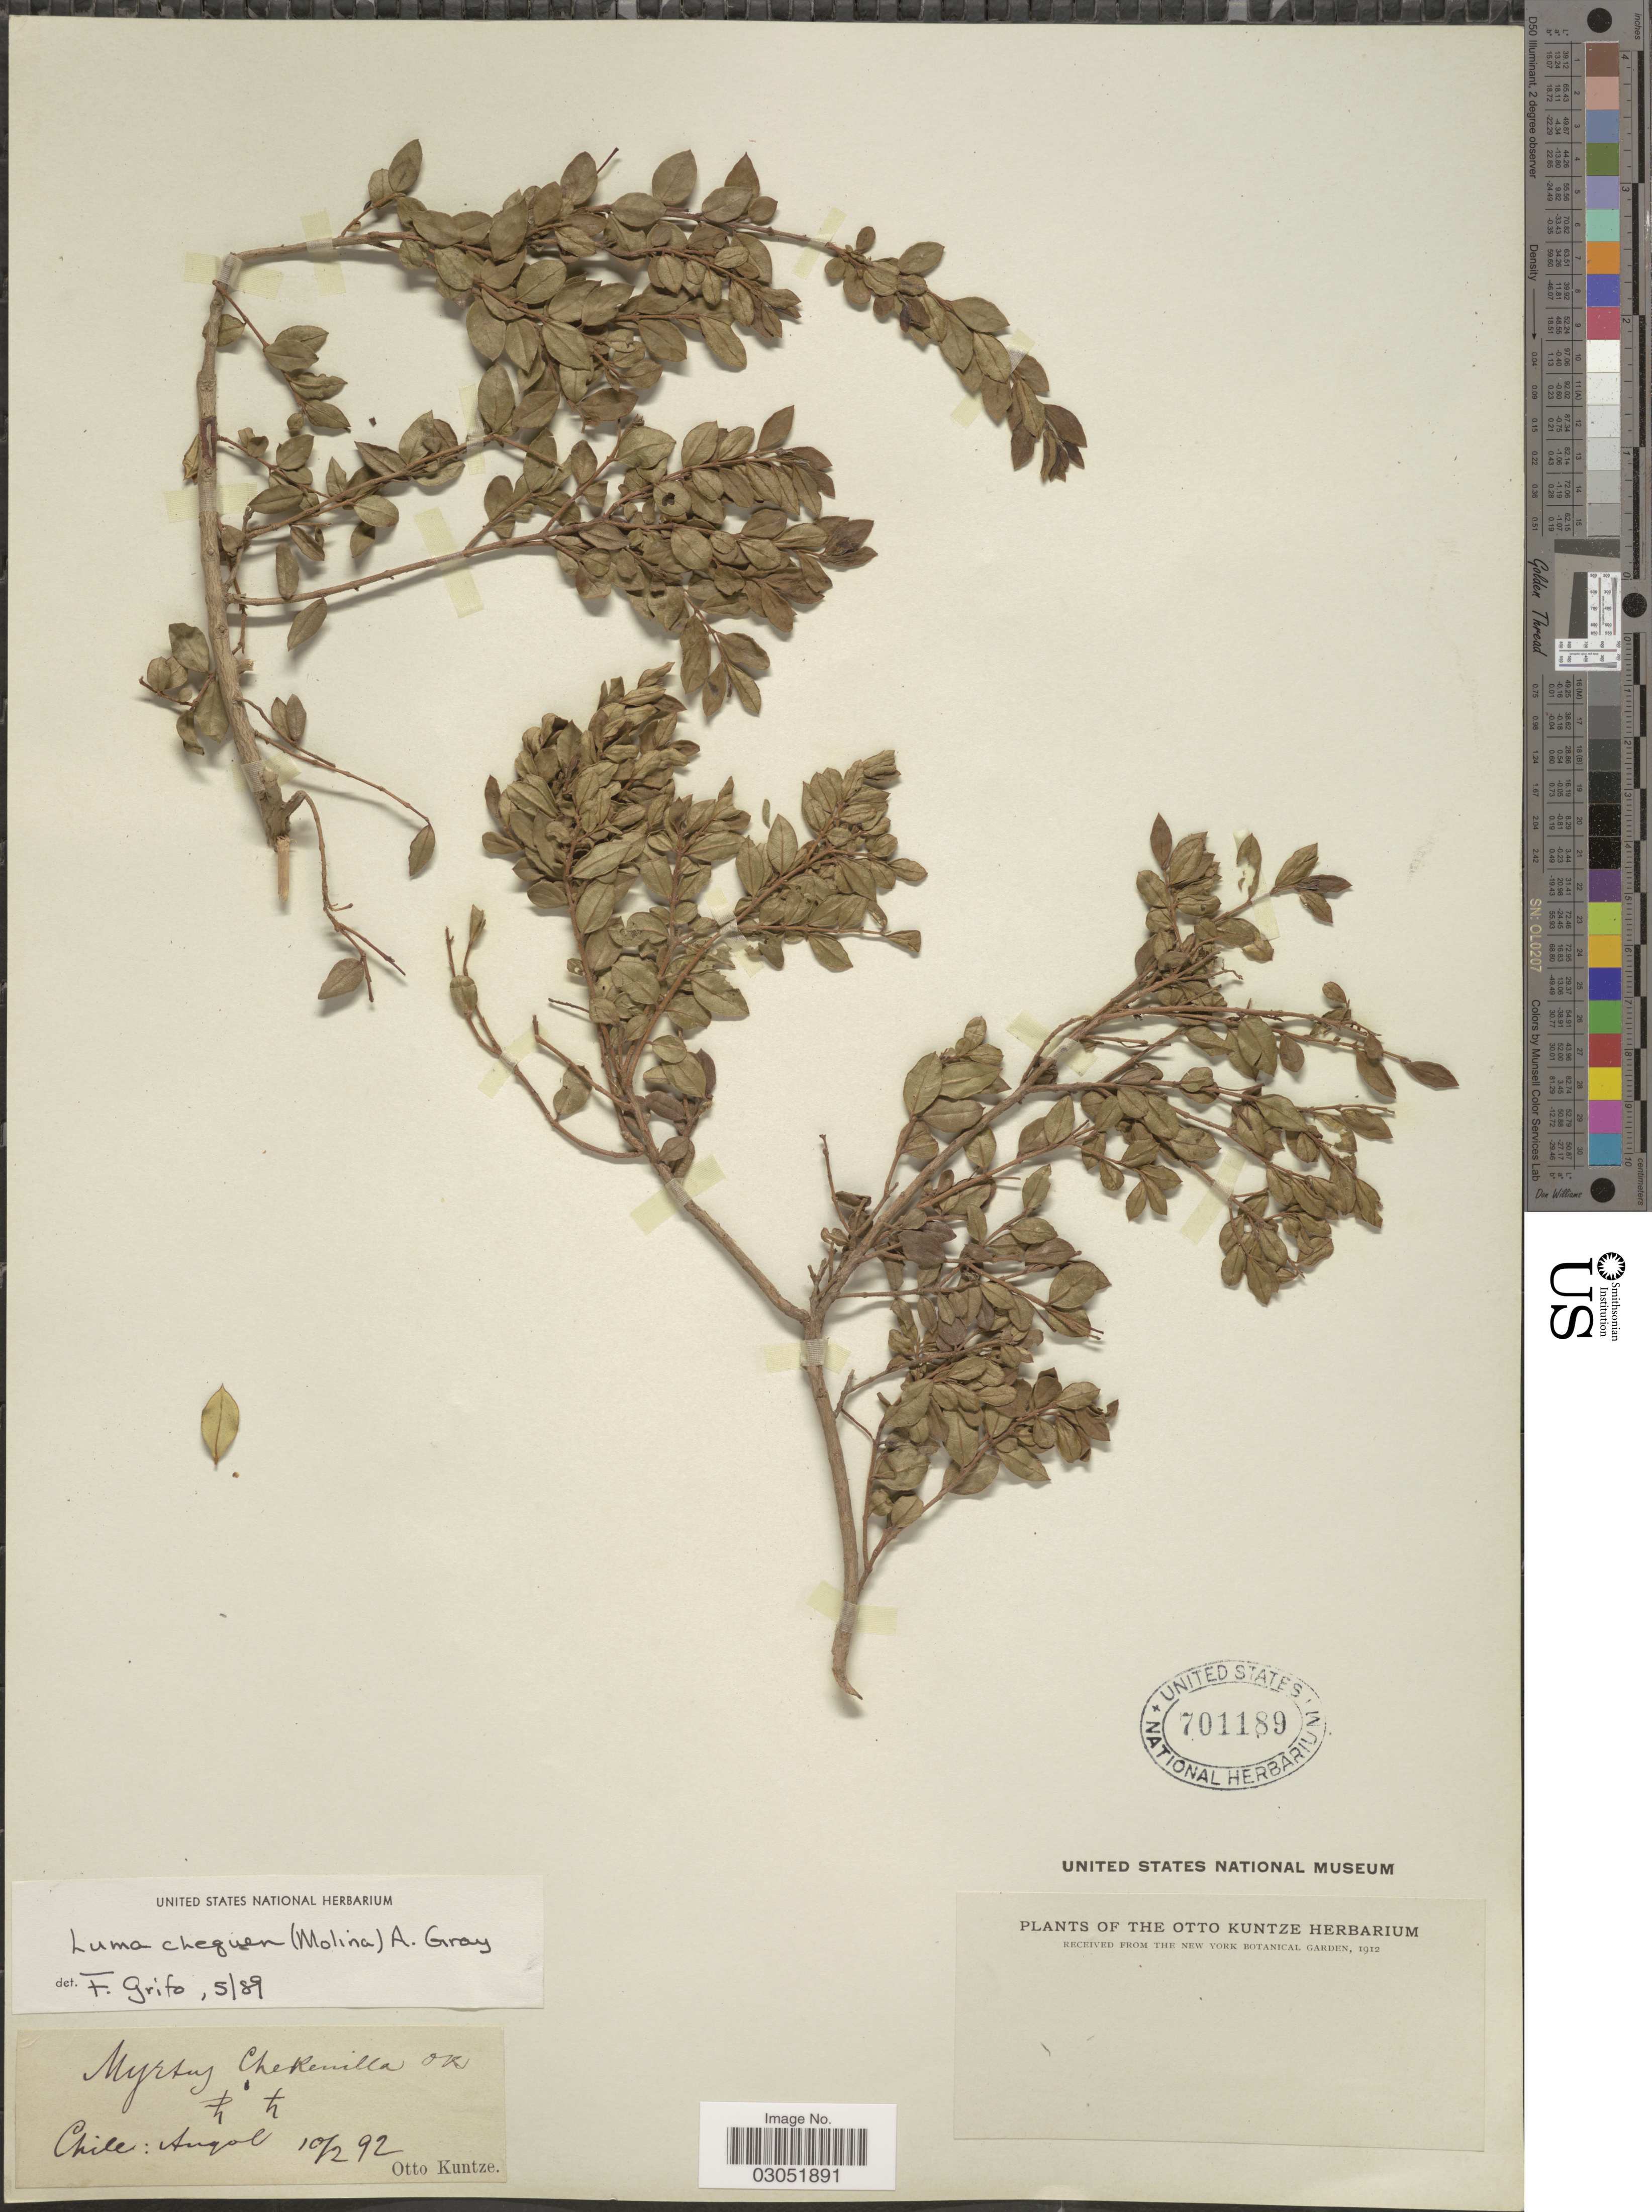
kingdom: Plantae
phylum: Tracheophyta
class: Magnoliopsida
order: Myrtales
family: Myrtaceae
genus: Luma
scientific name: Luma chequen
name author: (Molina) A. Gray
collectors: C.E.O. Kuntze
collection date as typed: Transcribed d/m/y: 10/2/92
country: Chile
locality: Angol.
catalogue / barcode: US 701189